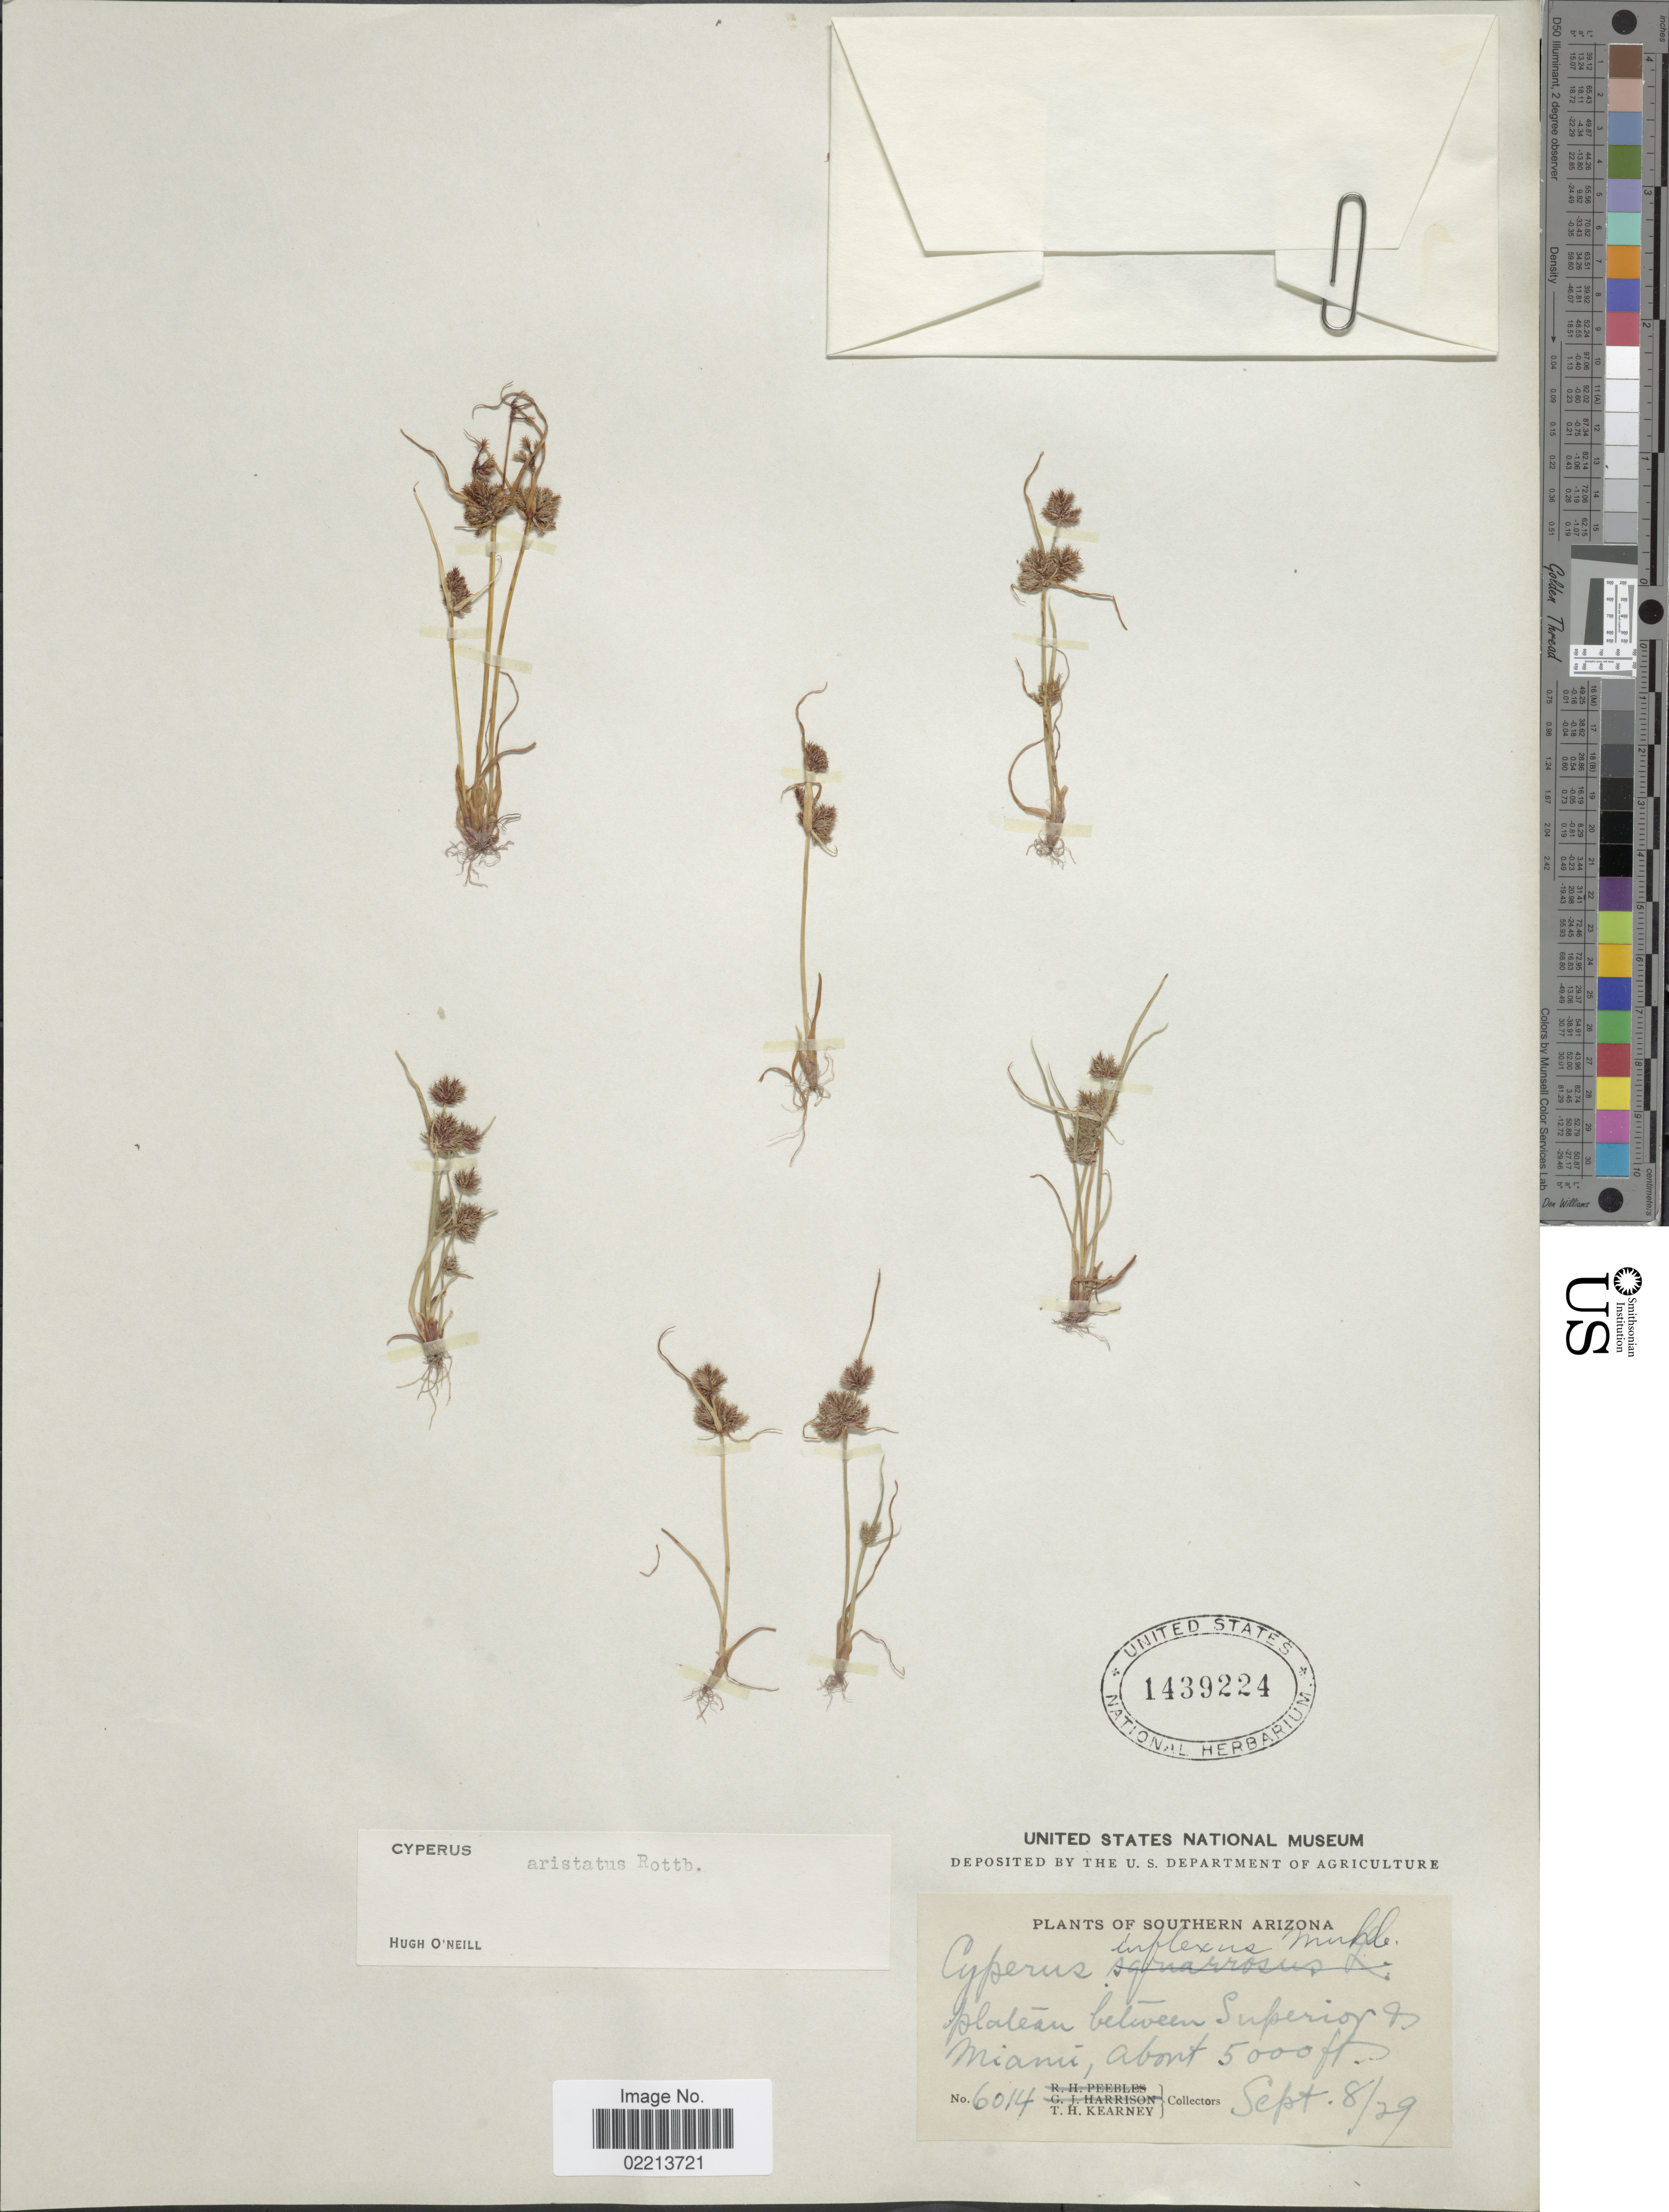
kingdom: Plantae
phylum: Tracheophyta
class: Liliopsida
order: Poales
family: Cyperaceae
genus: Cyperus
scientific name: Cyperus squarrosus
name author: L.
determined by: Strong, Mark T., (BOT), Smithsonian Institution - National Museum of Natural History (UNITED STATES)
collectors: T. H. Kearney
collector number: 6014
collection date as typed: Transcribed d/m/y: 8/9/29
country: United States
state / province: Arizona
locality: Southern Arizona, plateau betweeen Superior + Miami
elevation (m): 1524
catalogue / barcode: US 1439224